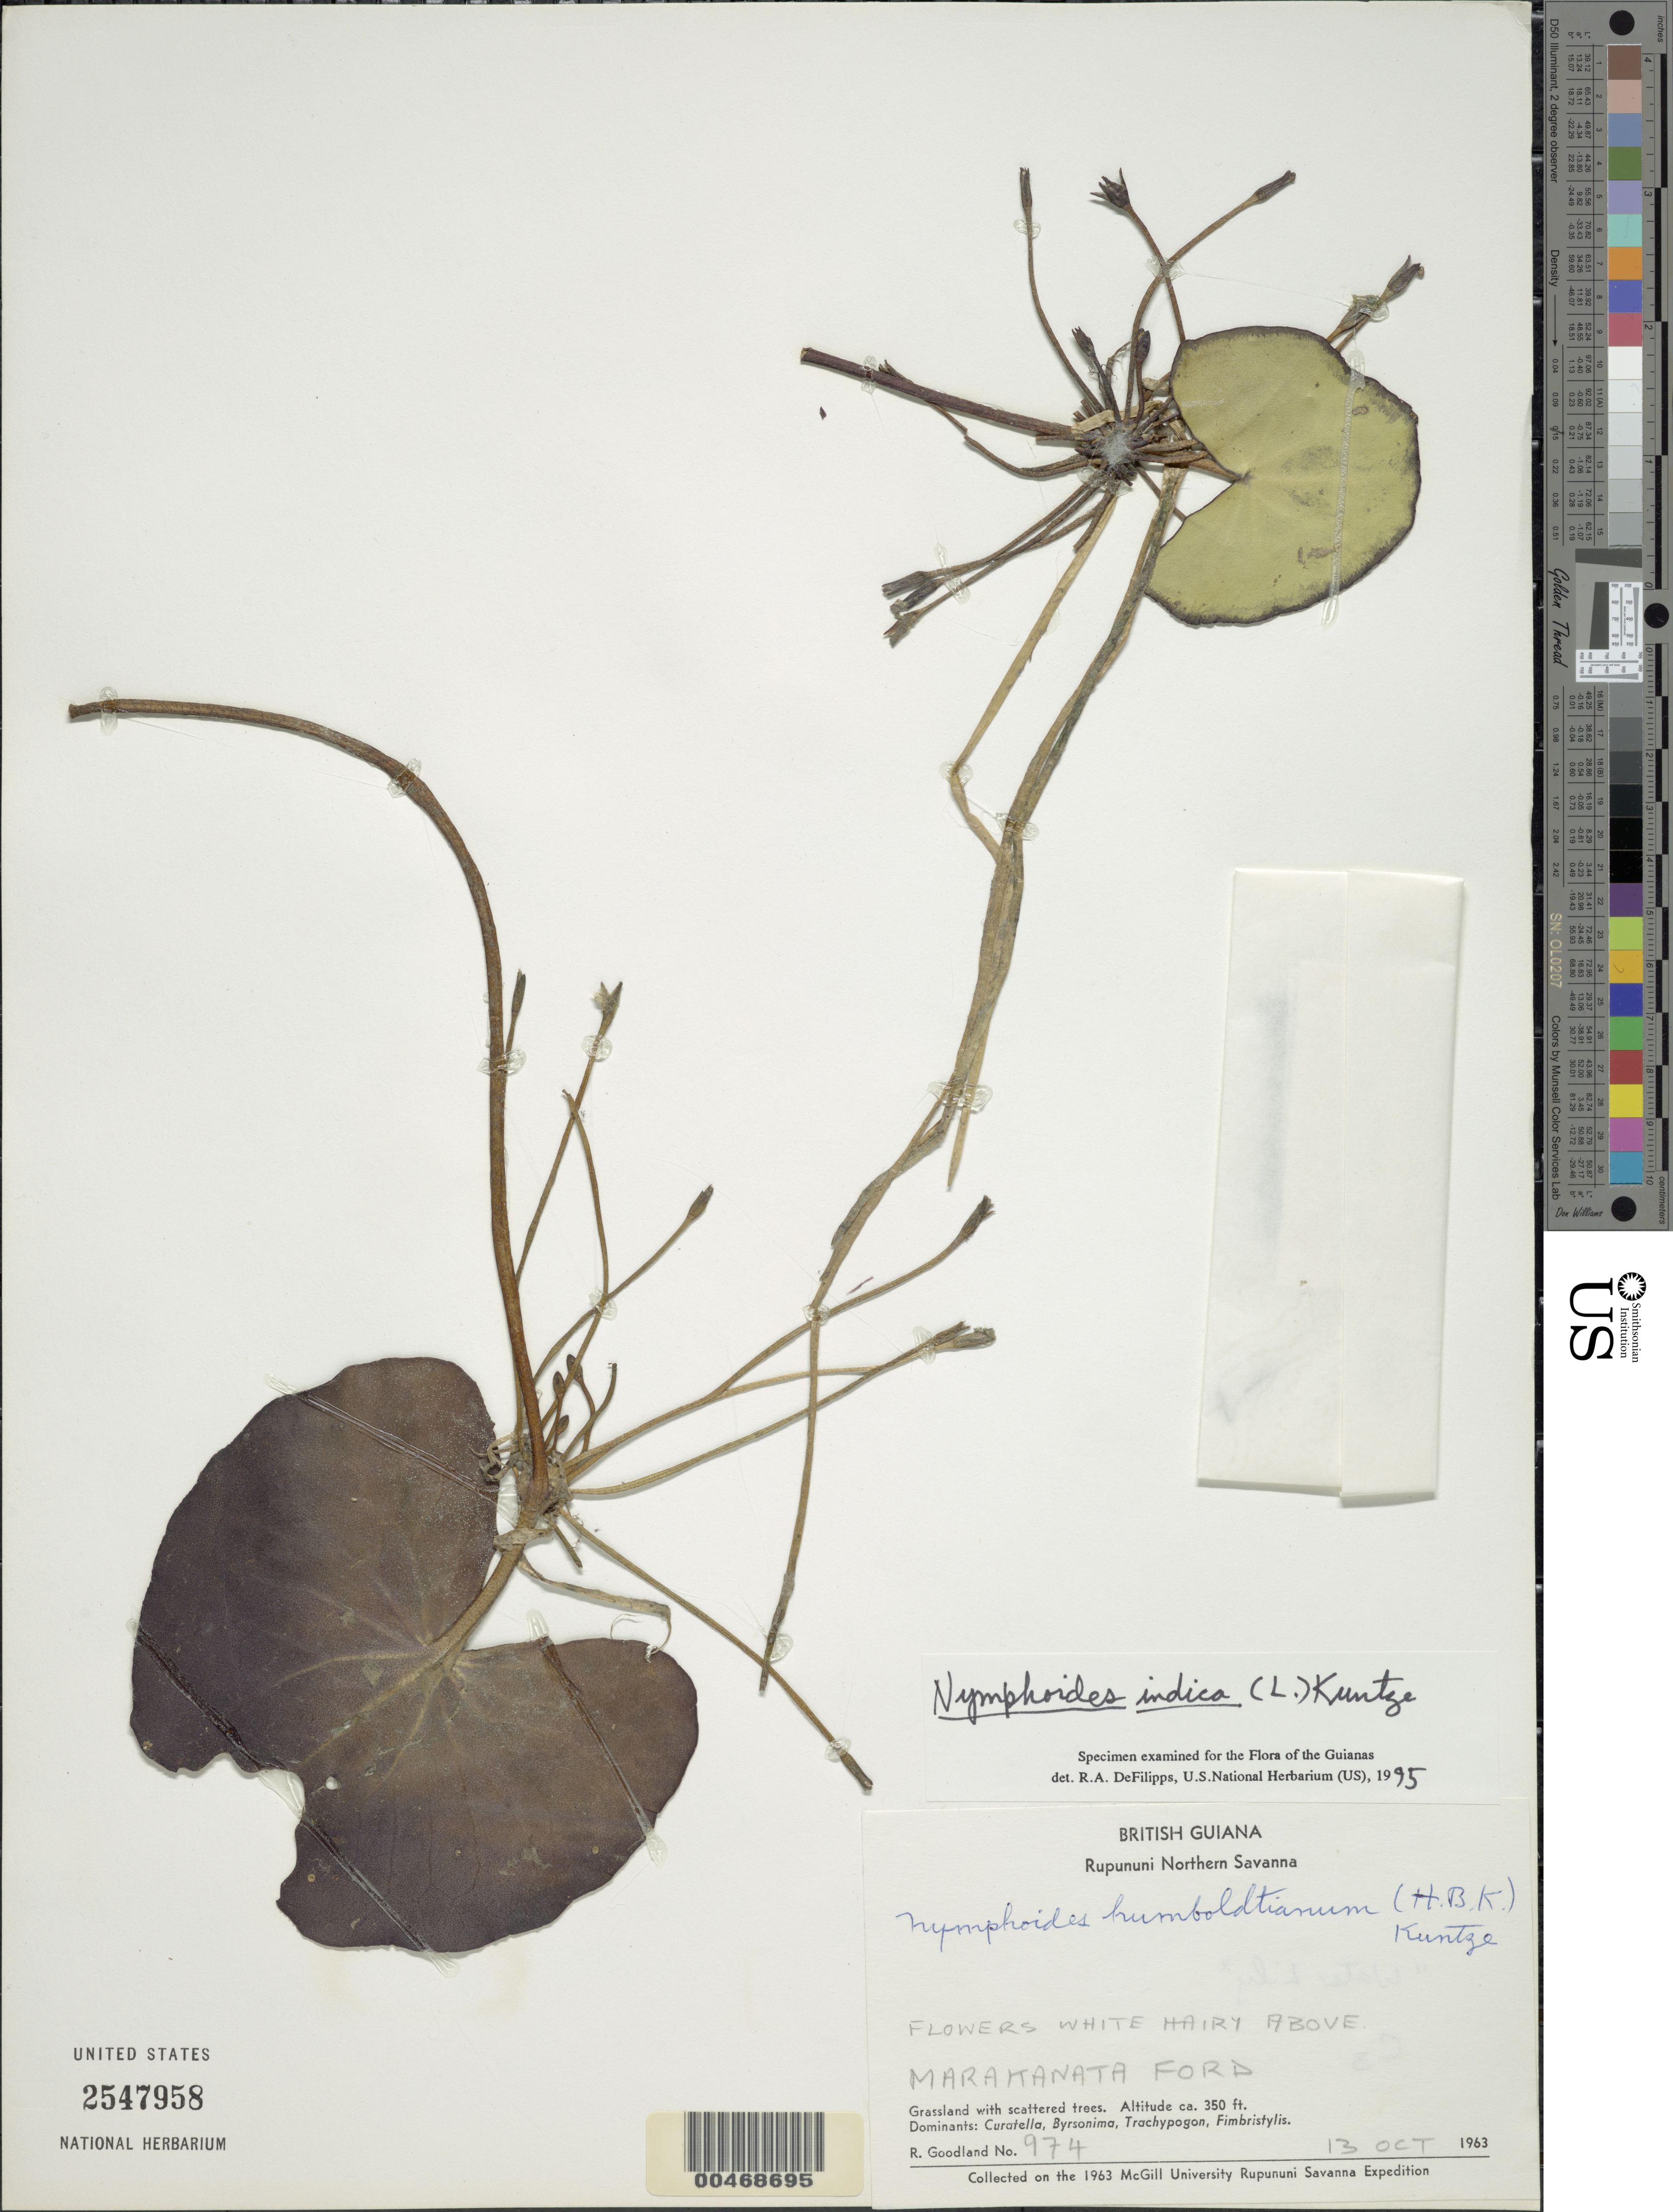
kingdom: Plantae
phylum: Tracheophyta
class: Magnoliopsida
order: Asterales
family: Menyanthaceae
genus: Nymphoides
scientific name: Nymphoides indica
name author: (L.) Kuntze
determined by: DeFilipps, R. A.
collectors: R. Goodland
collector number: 974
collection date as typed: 13-Oct-63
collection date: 1963-10-13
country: Guyana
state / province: U. Takutu-U. Essequibo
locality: Rupununi Northern Savanna, Marakanata Ford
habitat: Grassland with scattered trees. Dominants: Curatella, Byrsonima, Trachypogon, Fimbristylis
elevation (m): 107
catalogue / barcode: US 2547958